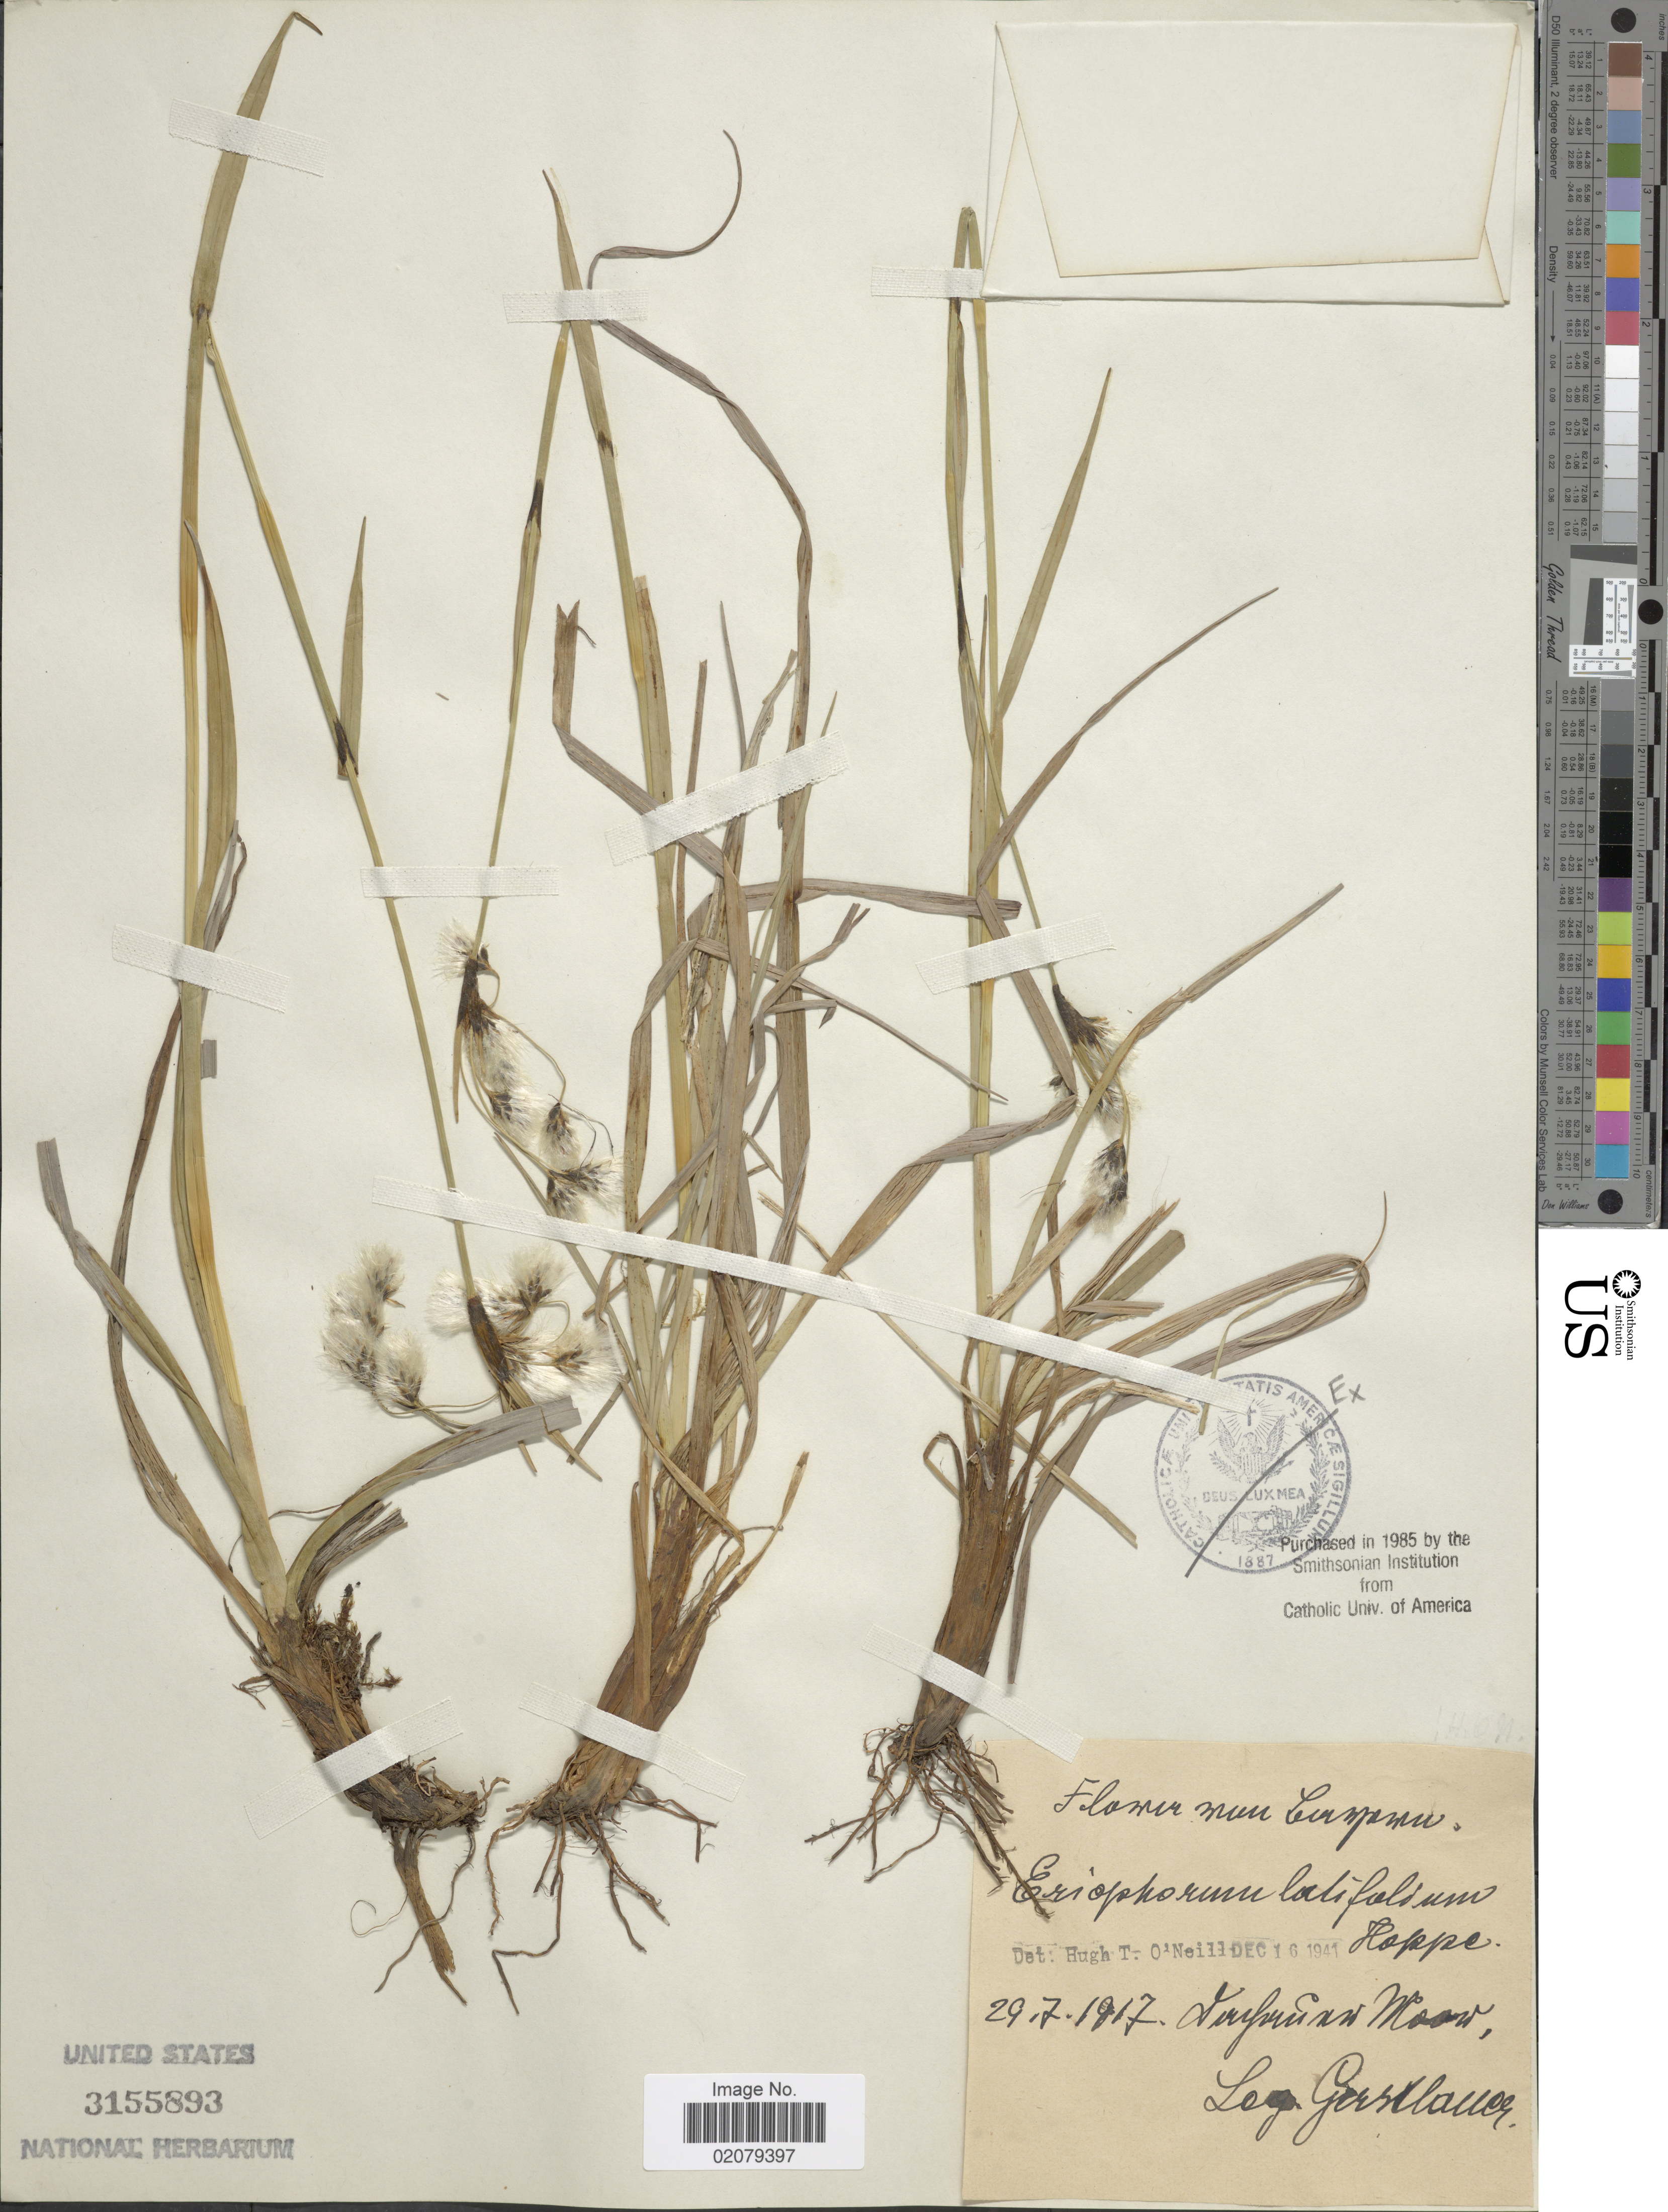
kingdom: Plantae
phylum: Tracheophyta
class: Liliopsida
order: Poales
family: Cyperaceae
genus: Eriophorum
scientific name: Eriophorum latifolium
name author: Hoppe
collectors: Gerrtlauer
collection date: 1917-07-29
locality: Lofrhuiden Moose [interpreted]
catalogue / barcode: US 3155893